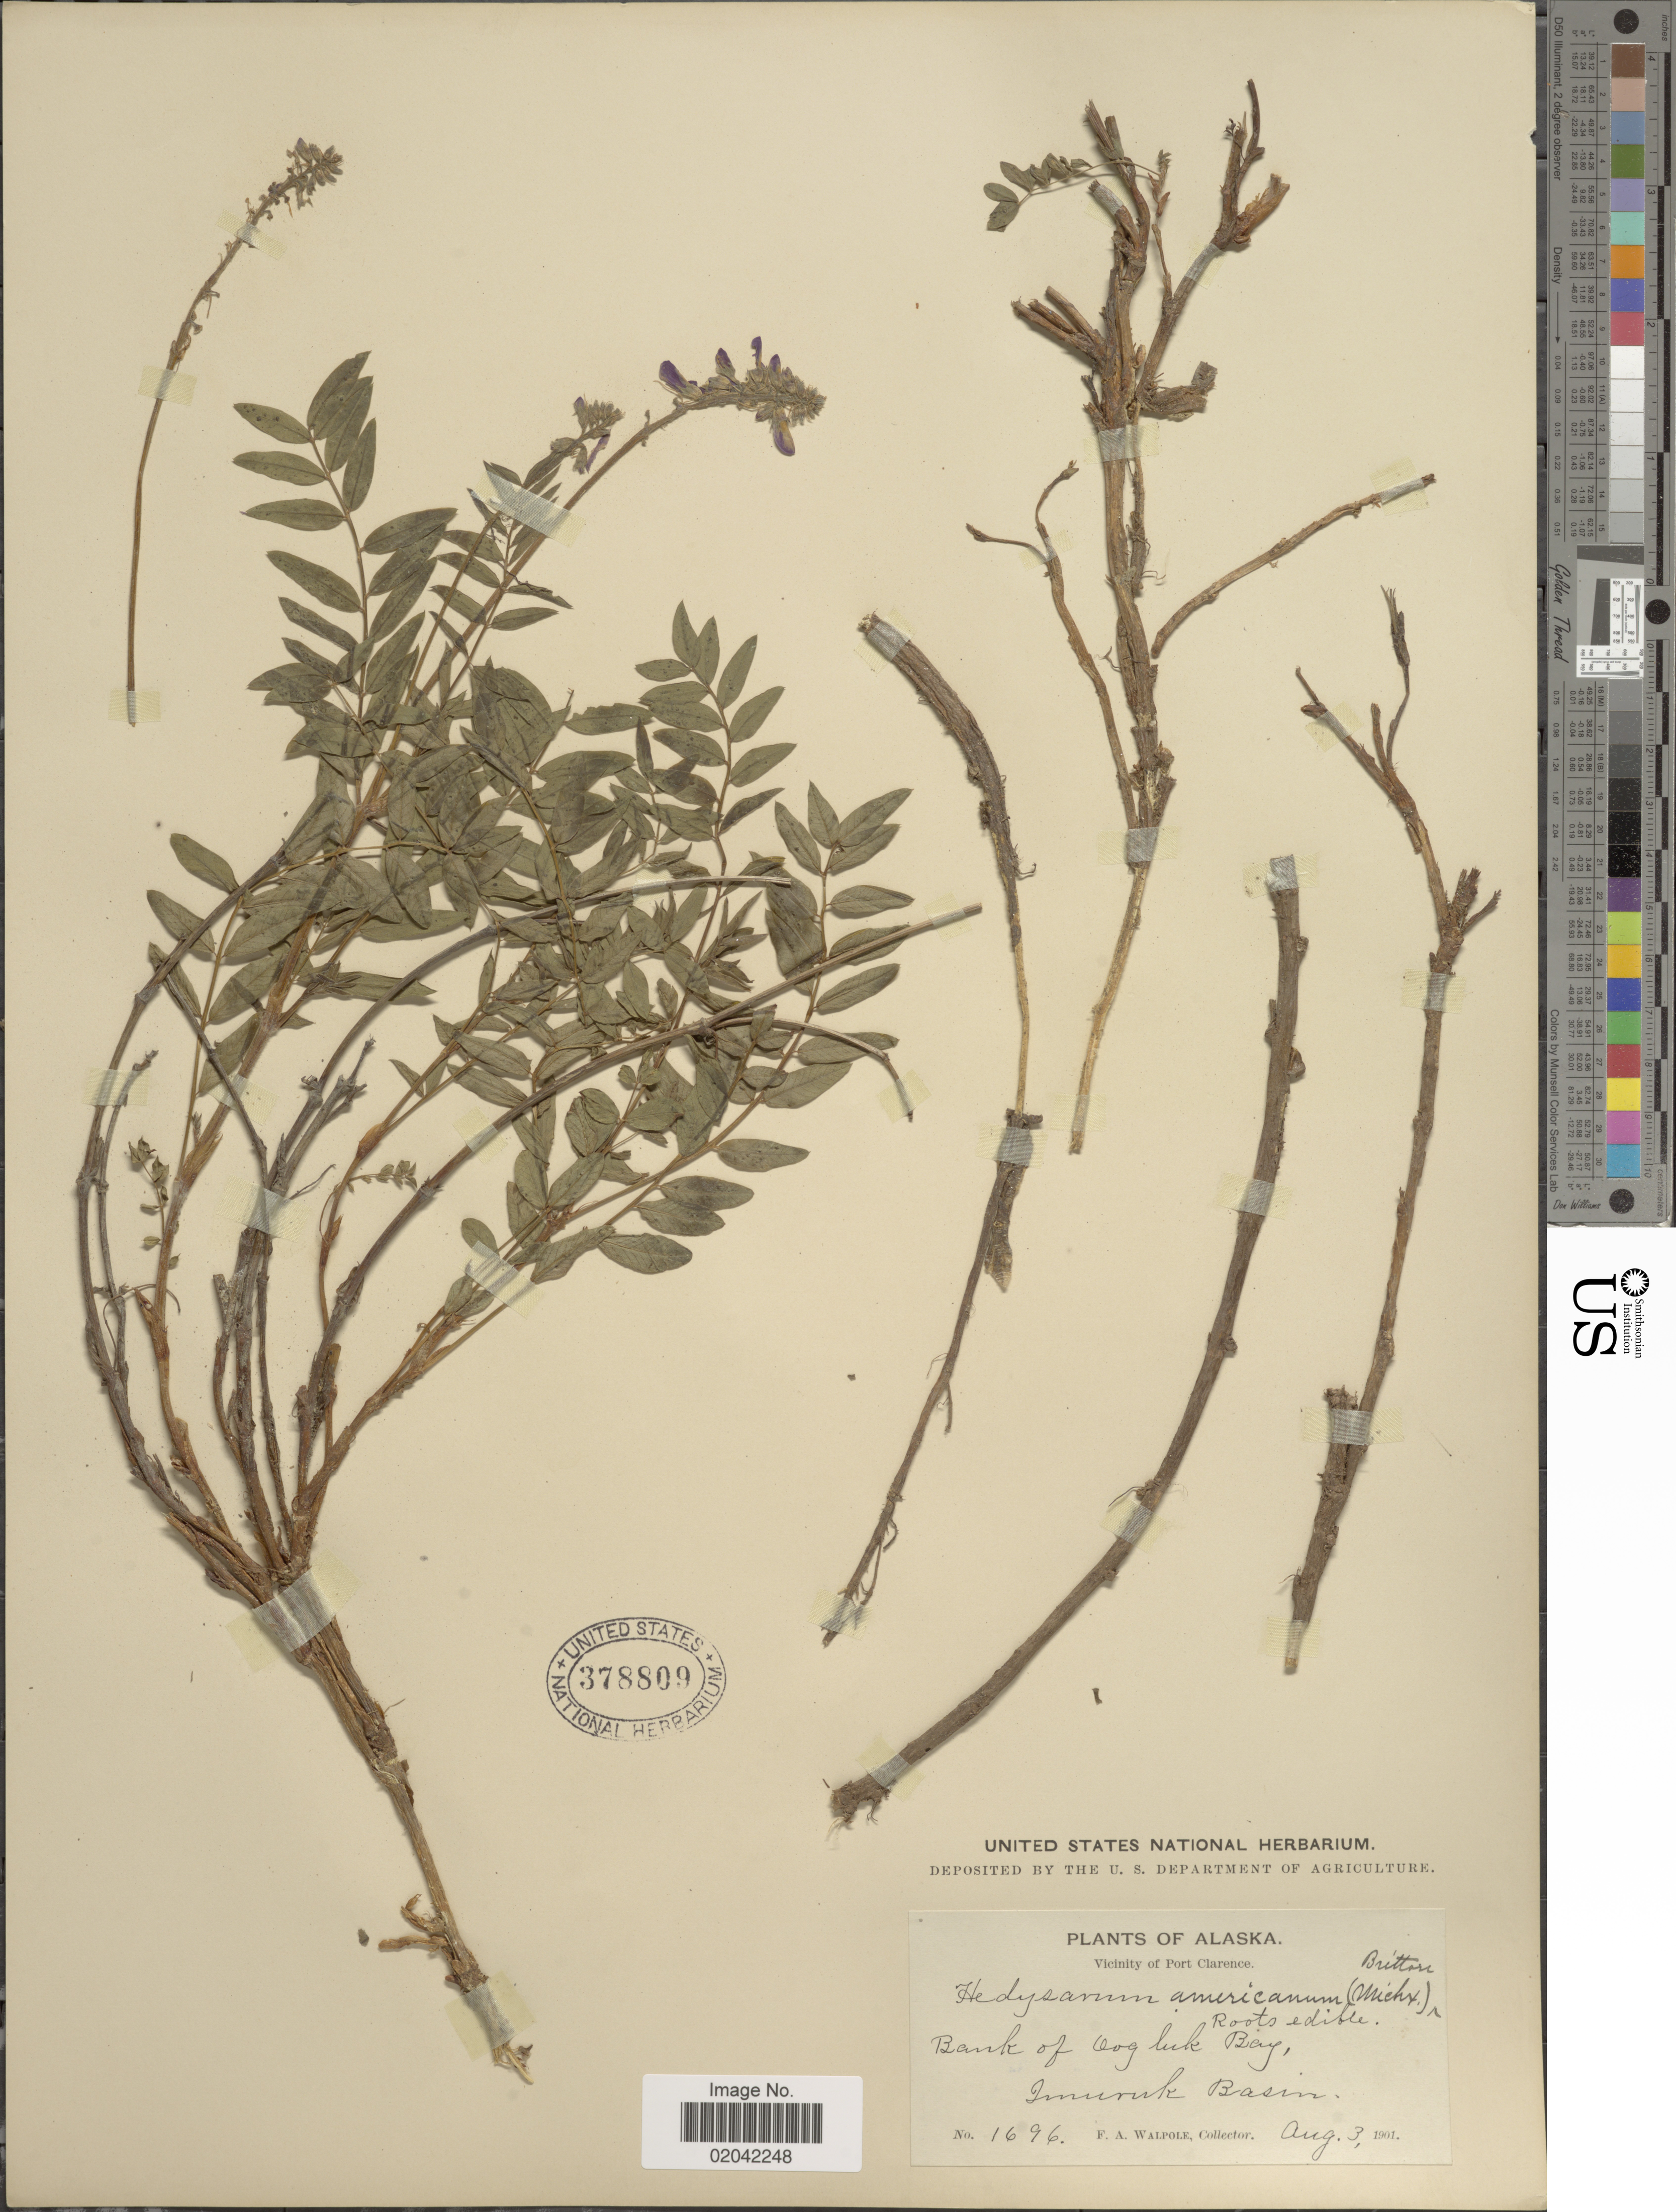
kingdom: Plantae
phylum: Tracheophyta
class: Magnoliopsida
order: Fabales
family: Fabaceae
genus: Hedysarum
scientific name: Hedysarum alpinum var. americanum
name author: Michx. ex Pursh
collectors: F. Walpole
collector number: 1696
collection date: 1901-08-03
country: United States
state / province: Alaska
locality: Vicinity of Port Clarence. Bank of Oogluk Bay, Imuruk Basin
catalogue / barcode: US 378809